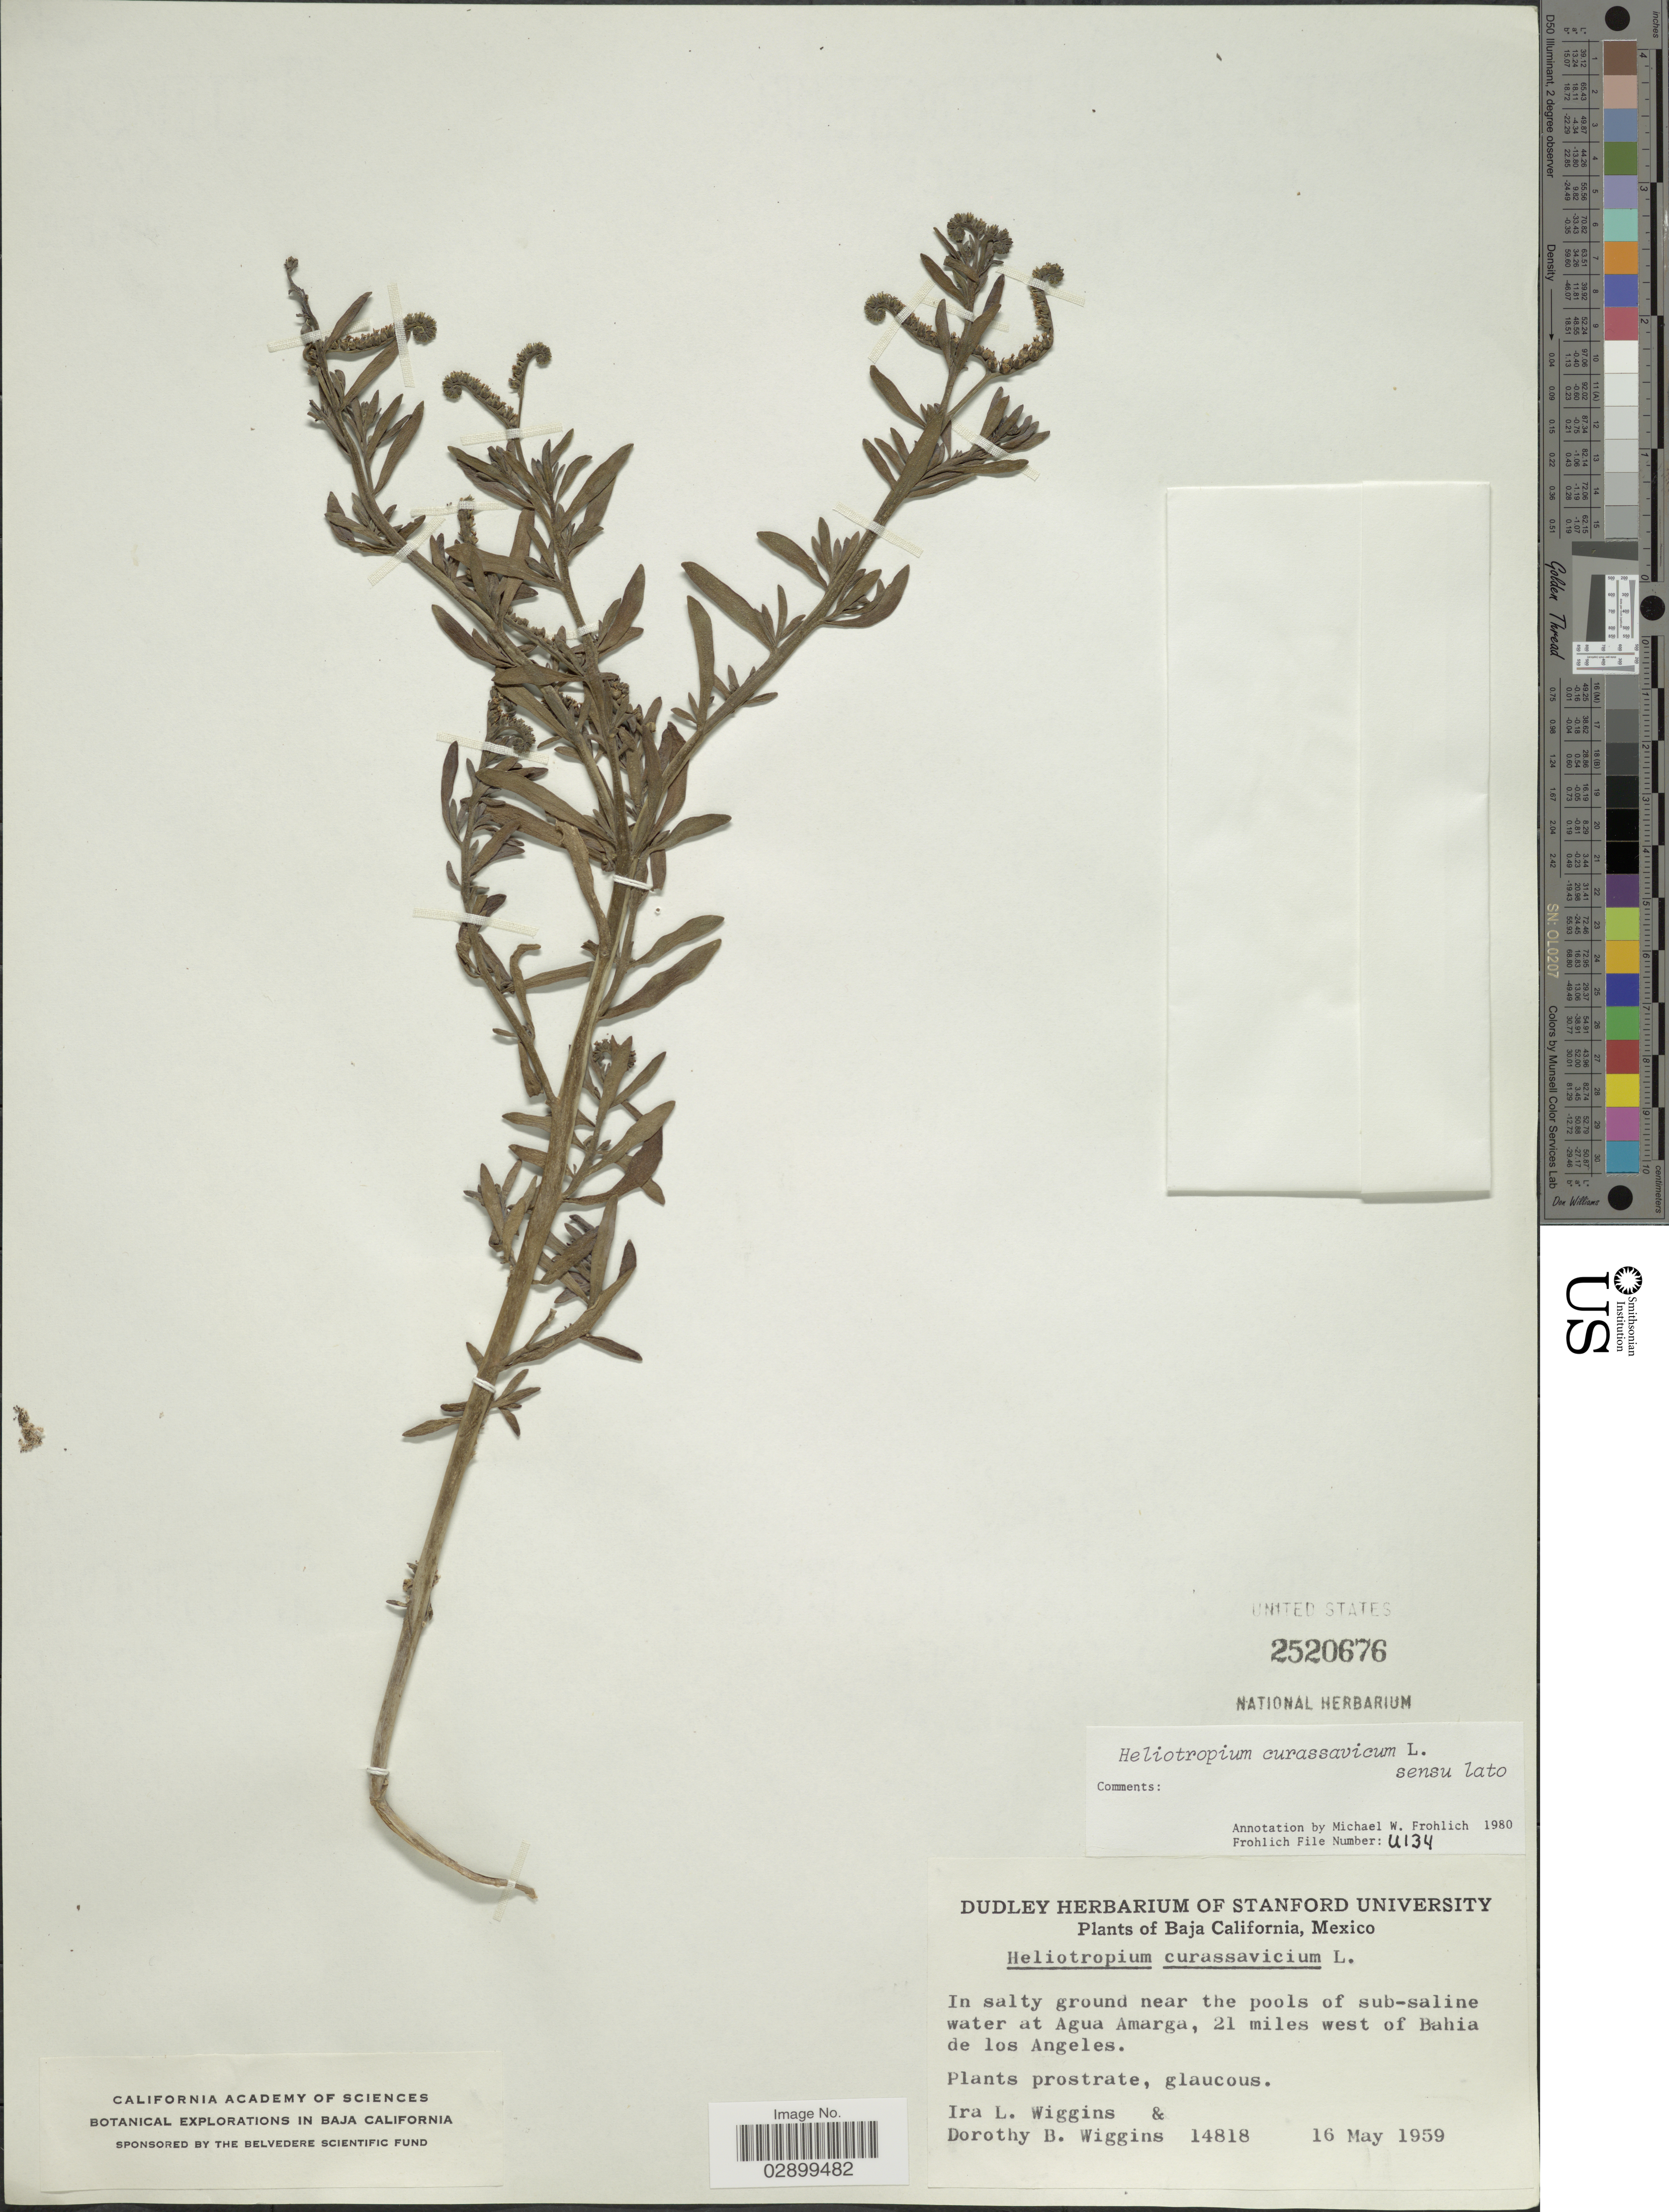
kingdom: Plantae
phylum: Tracheophyta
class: Magnoliopsida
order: Boraginales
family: Heliotropiaceae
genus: Heliotropium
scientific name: Heliotropium curassavicum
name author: L.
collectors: I. L. Wiggins & D. B. Wiggins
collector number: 14818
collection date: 1959-05-16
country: Mexico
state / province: Baja California Norte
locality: In salty ground near the pools of sub-saline water at Agua Amarga, 21 miles west of Bahia de los Angeles.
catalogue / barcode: US 2520676